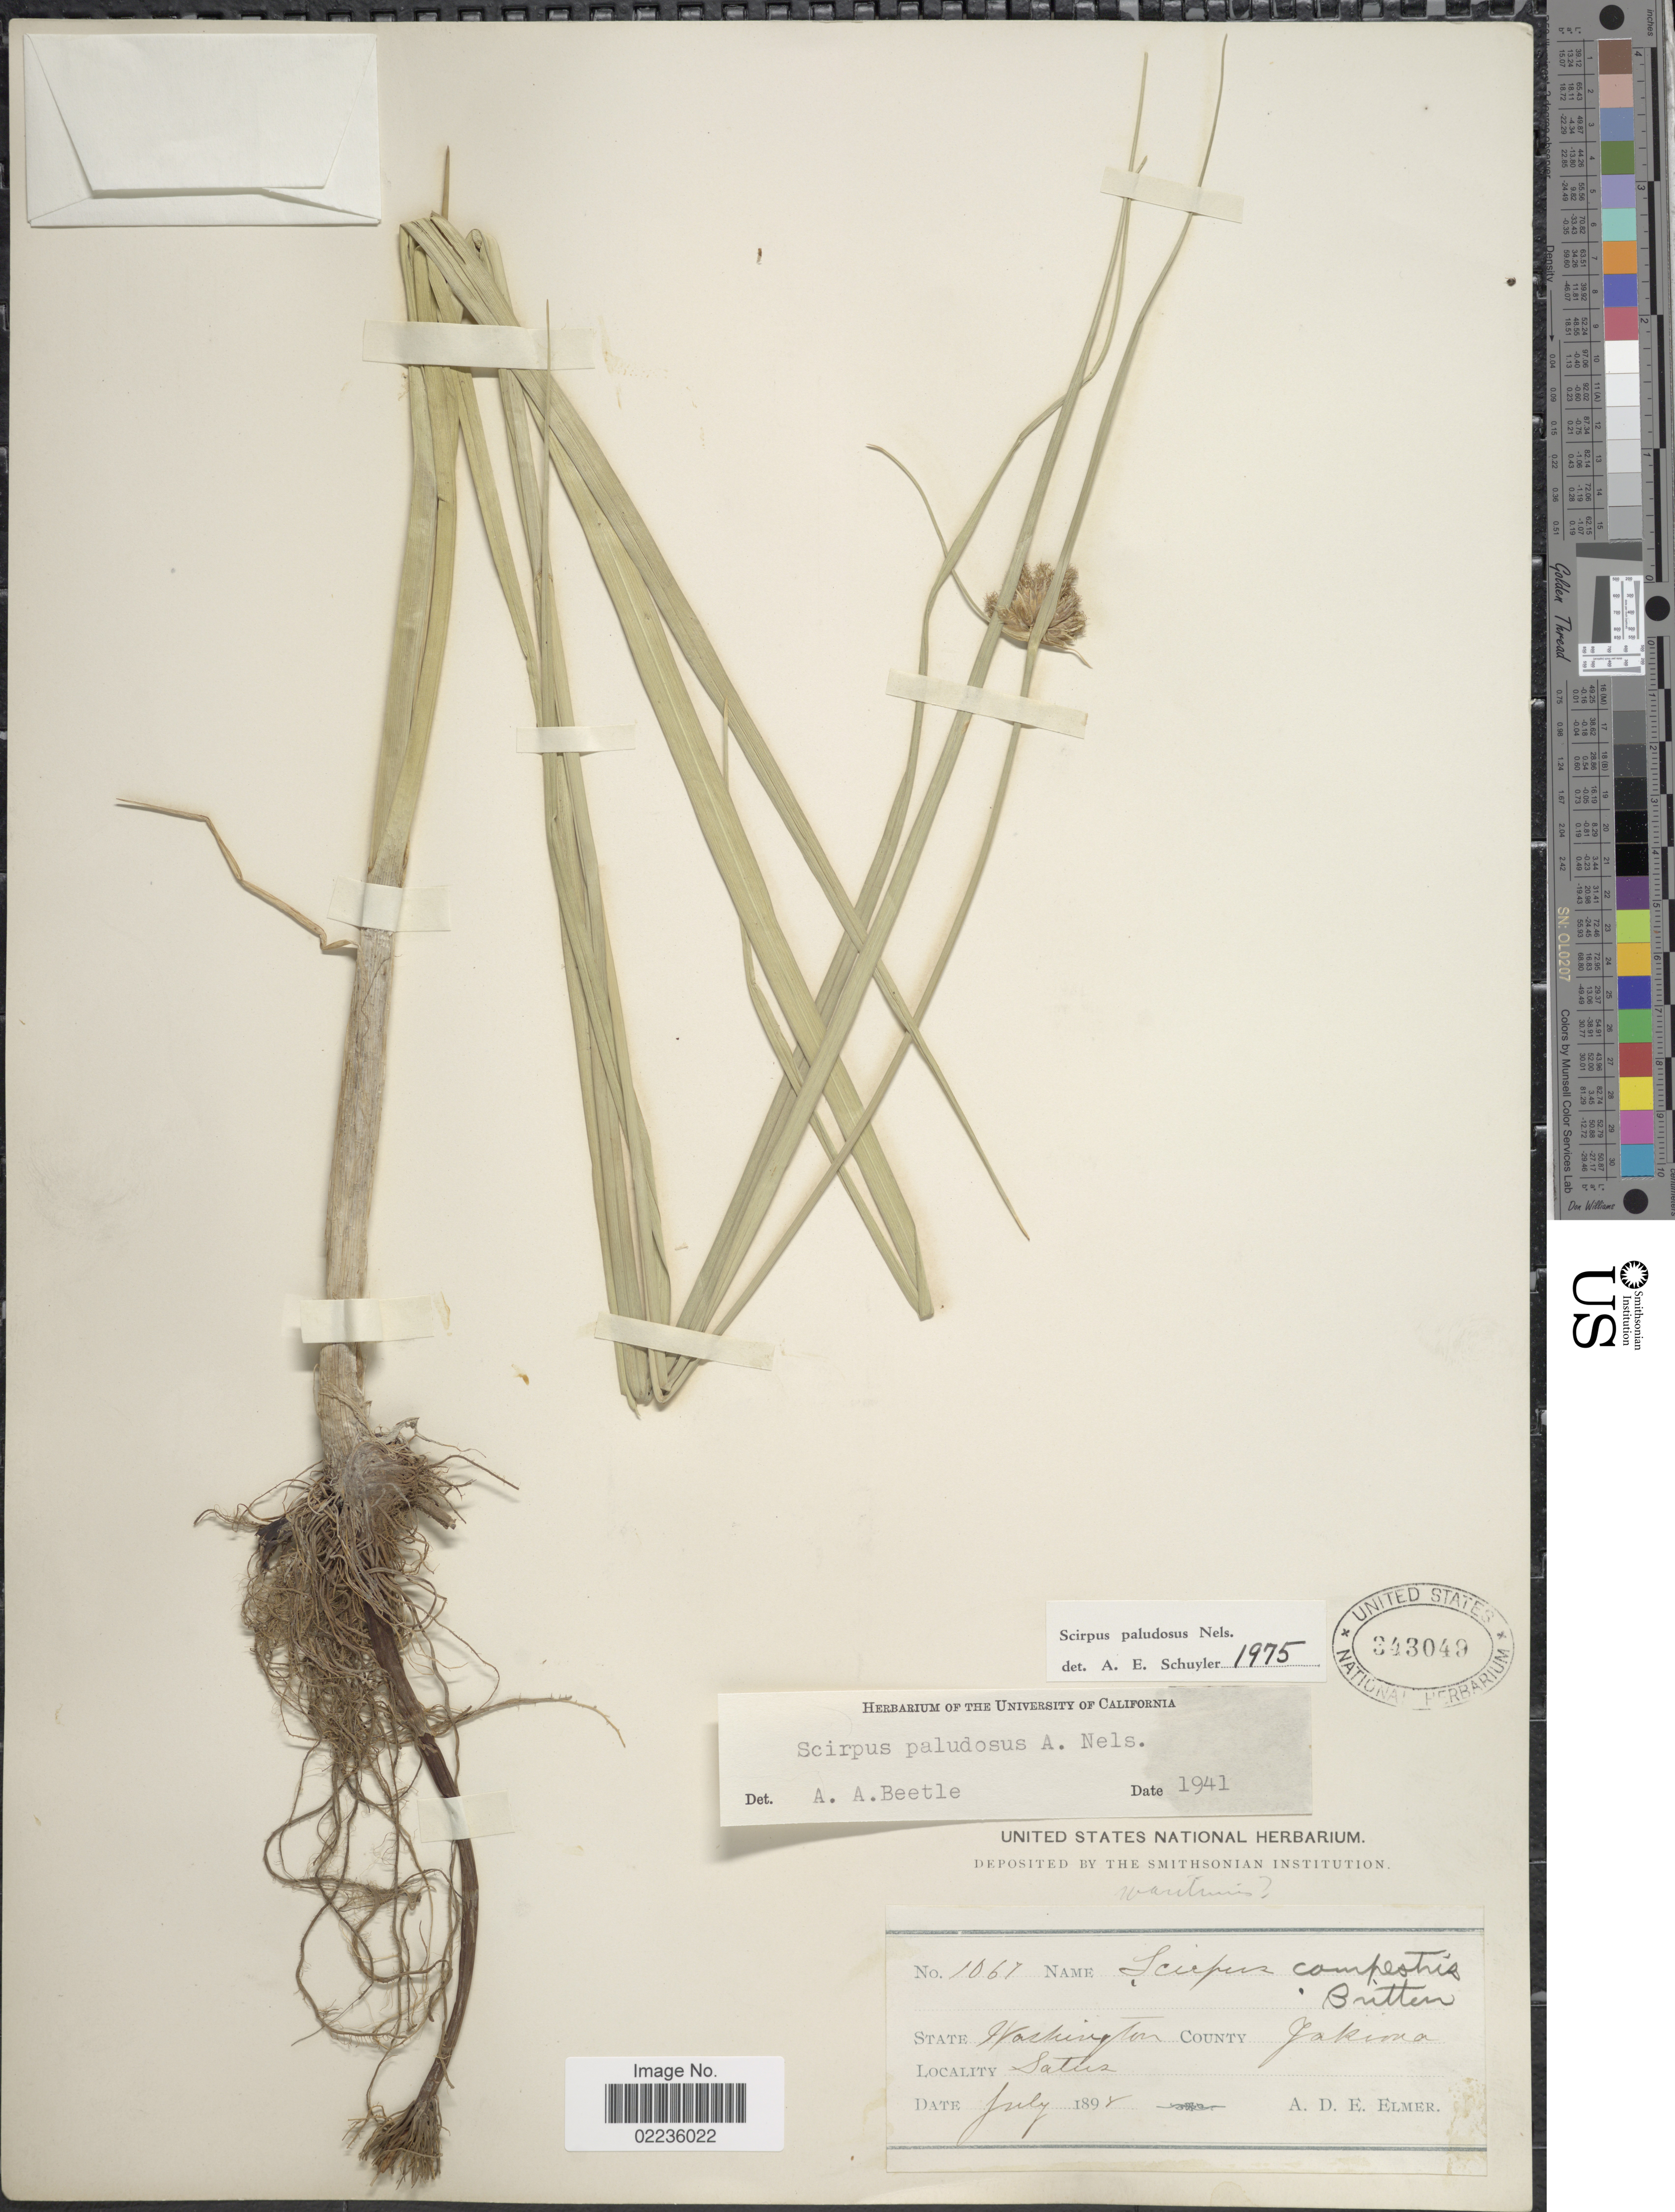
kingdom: Plantae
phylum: Tracheophyta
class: Liliopsida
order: Poales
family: Cyperaceae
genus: Bolboschoenus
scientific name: Bolboschoenus maritimus subsp. paludosus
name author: (A. Nelson) T. Koyama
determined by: Strong, M. T., (US), Smithsonian Institution - National Museum of Natural History (UNITED STATES)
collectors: A. D. E. Elmer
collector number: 1067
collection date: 1898-07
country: United States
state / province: Washington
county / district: Yakima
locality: County: Yakima. Satus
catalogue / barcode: US 343049